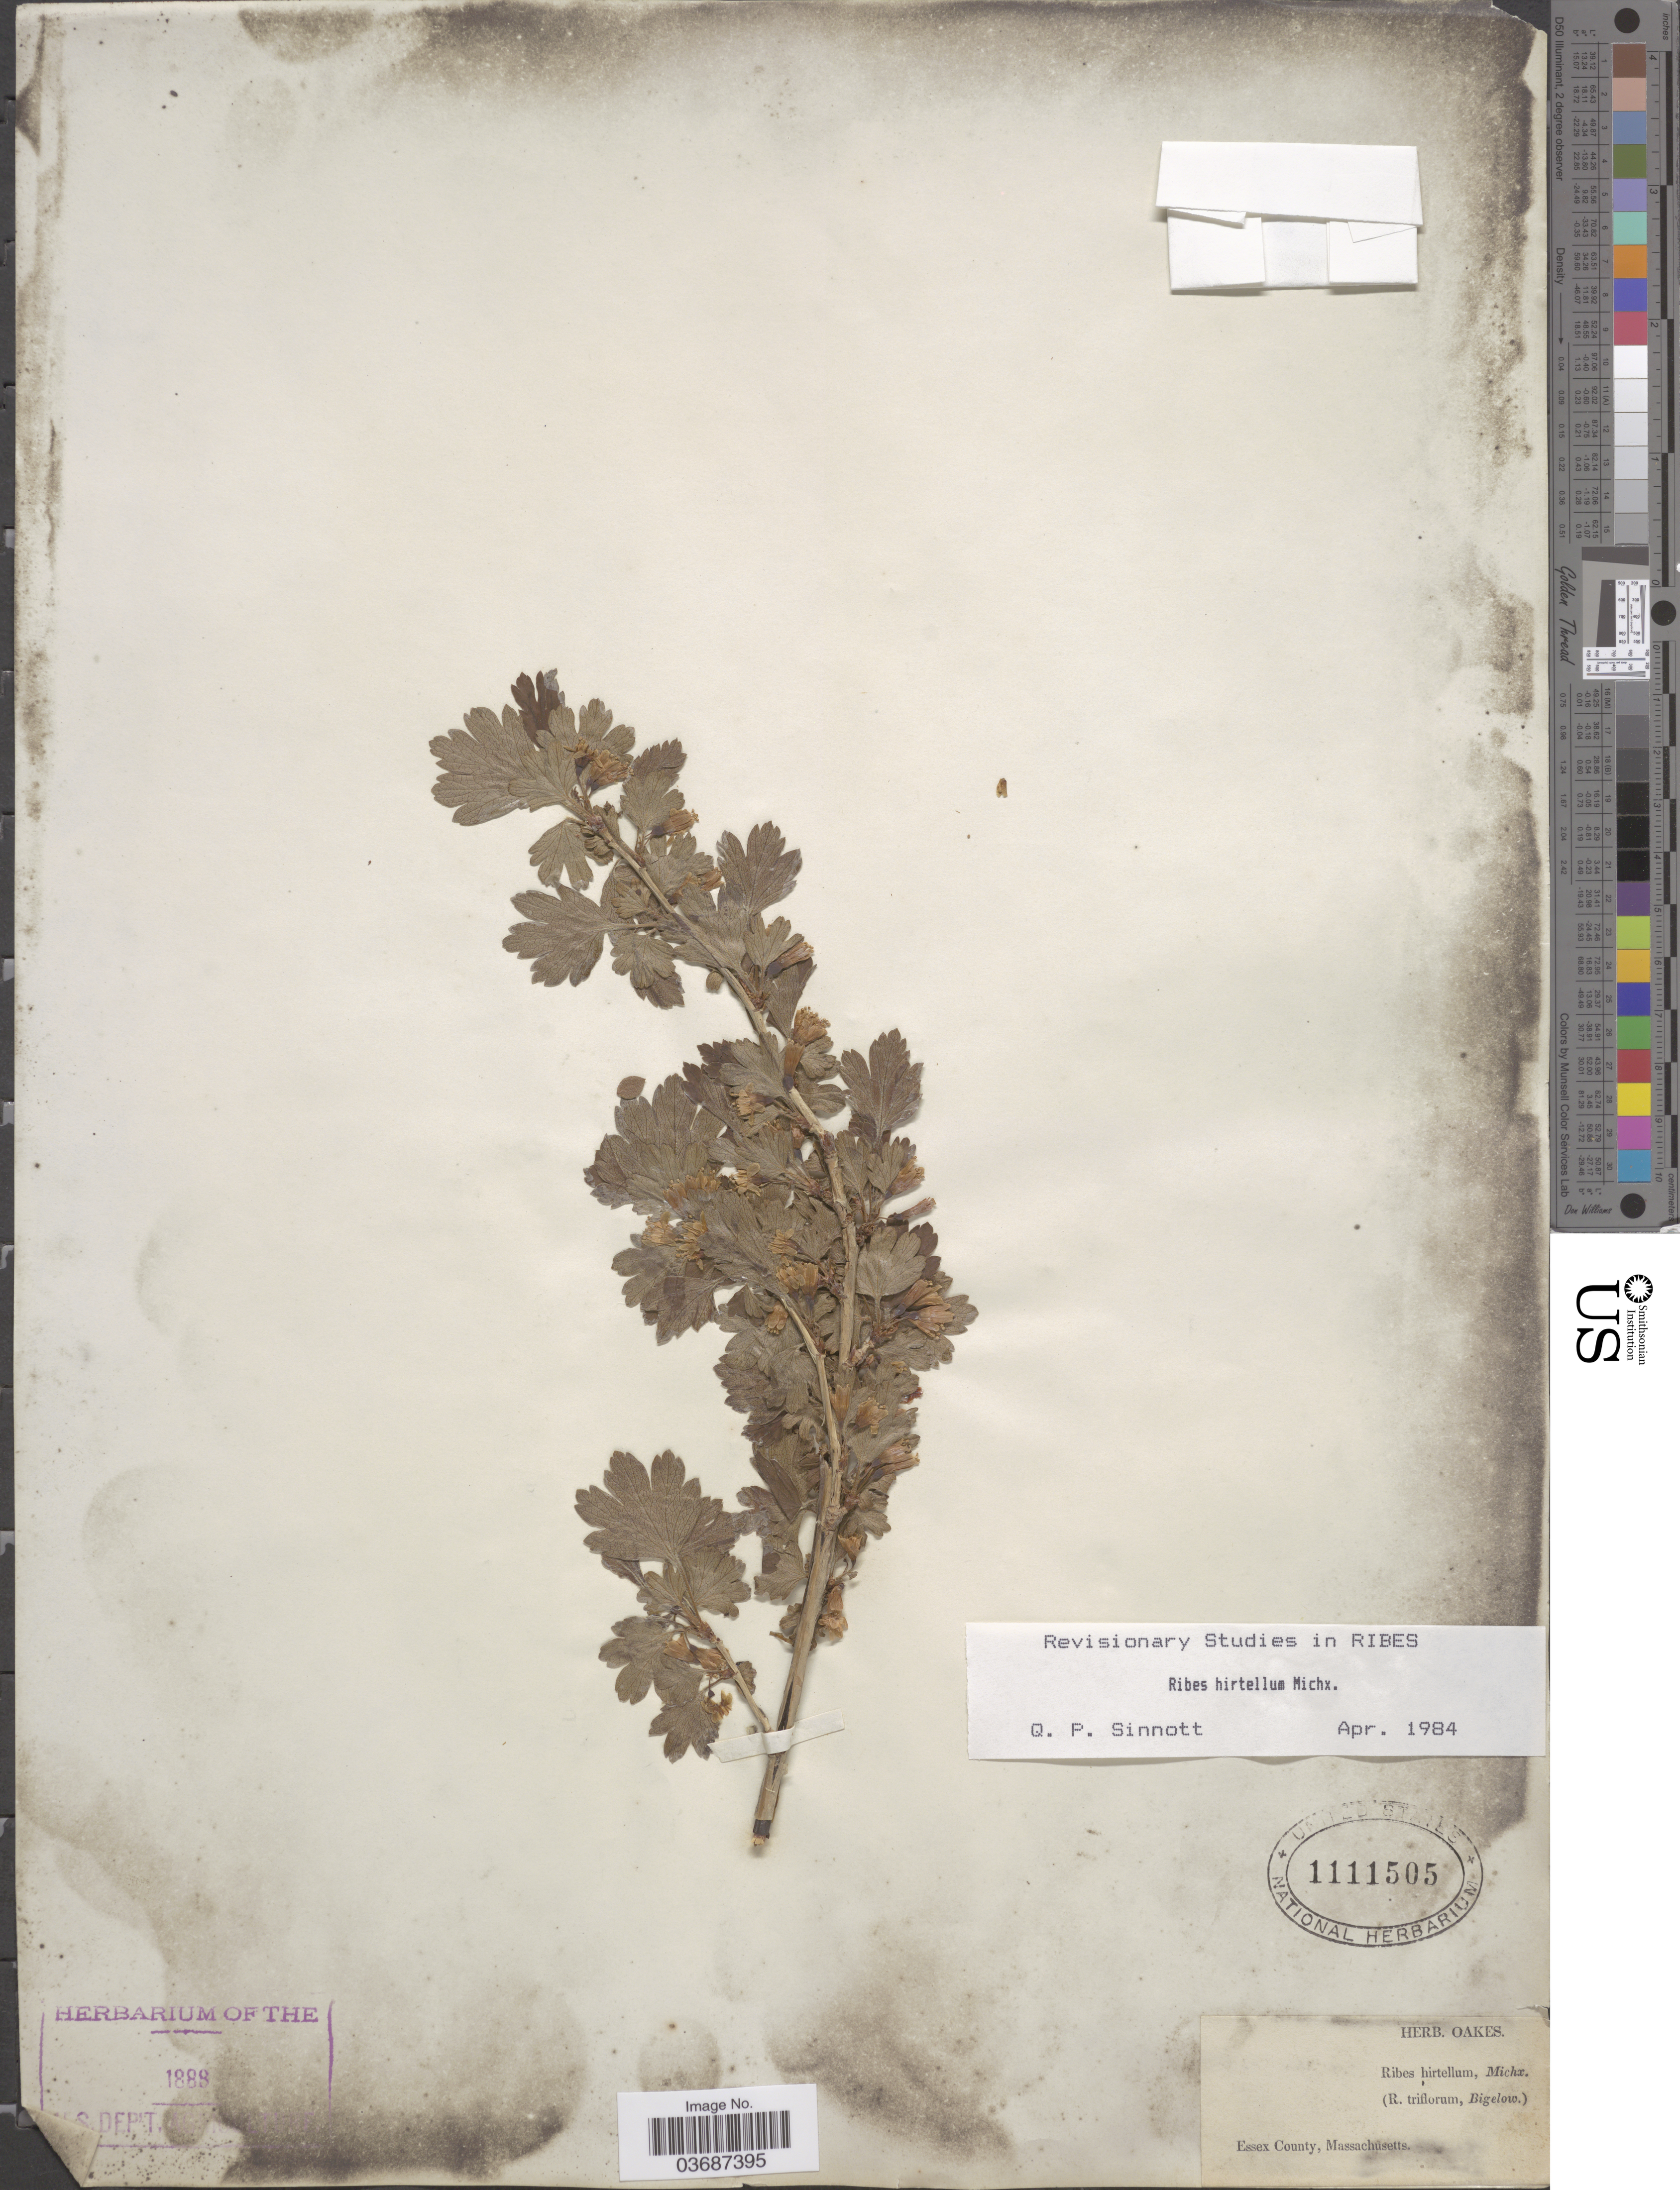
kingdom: Plantae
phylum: Tracheophyta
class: Magnoliopsida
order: Saxifragales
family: Grossulariaceae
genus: Ribes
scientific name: Ribes hirtellum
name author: Michx.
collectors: ex herb. Oakes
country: United States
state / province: Massachusetts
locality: Essex County.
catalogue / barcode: US 1111505